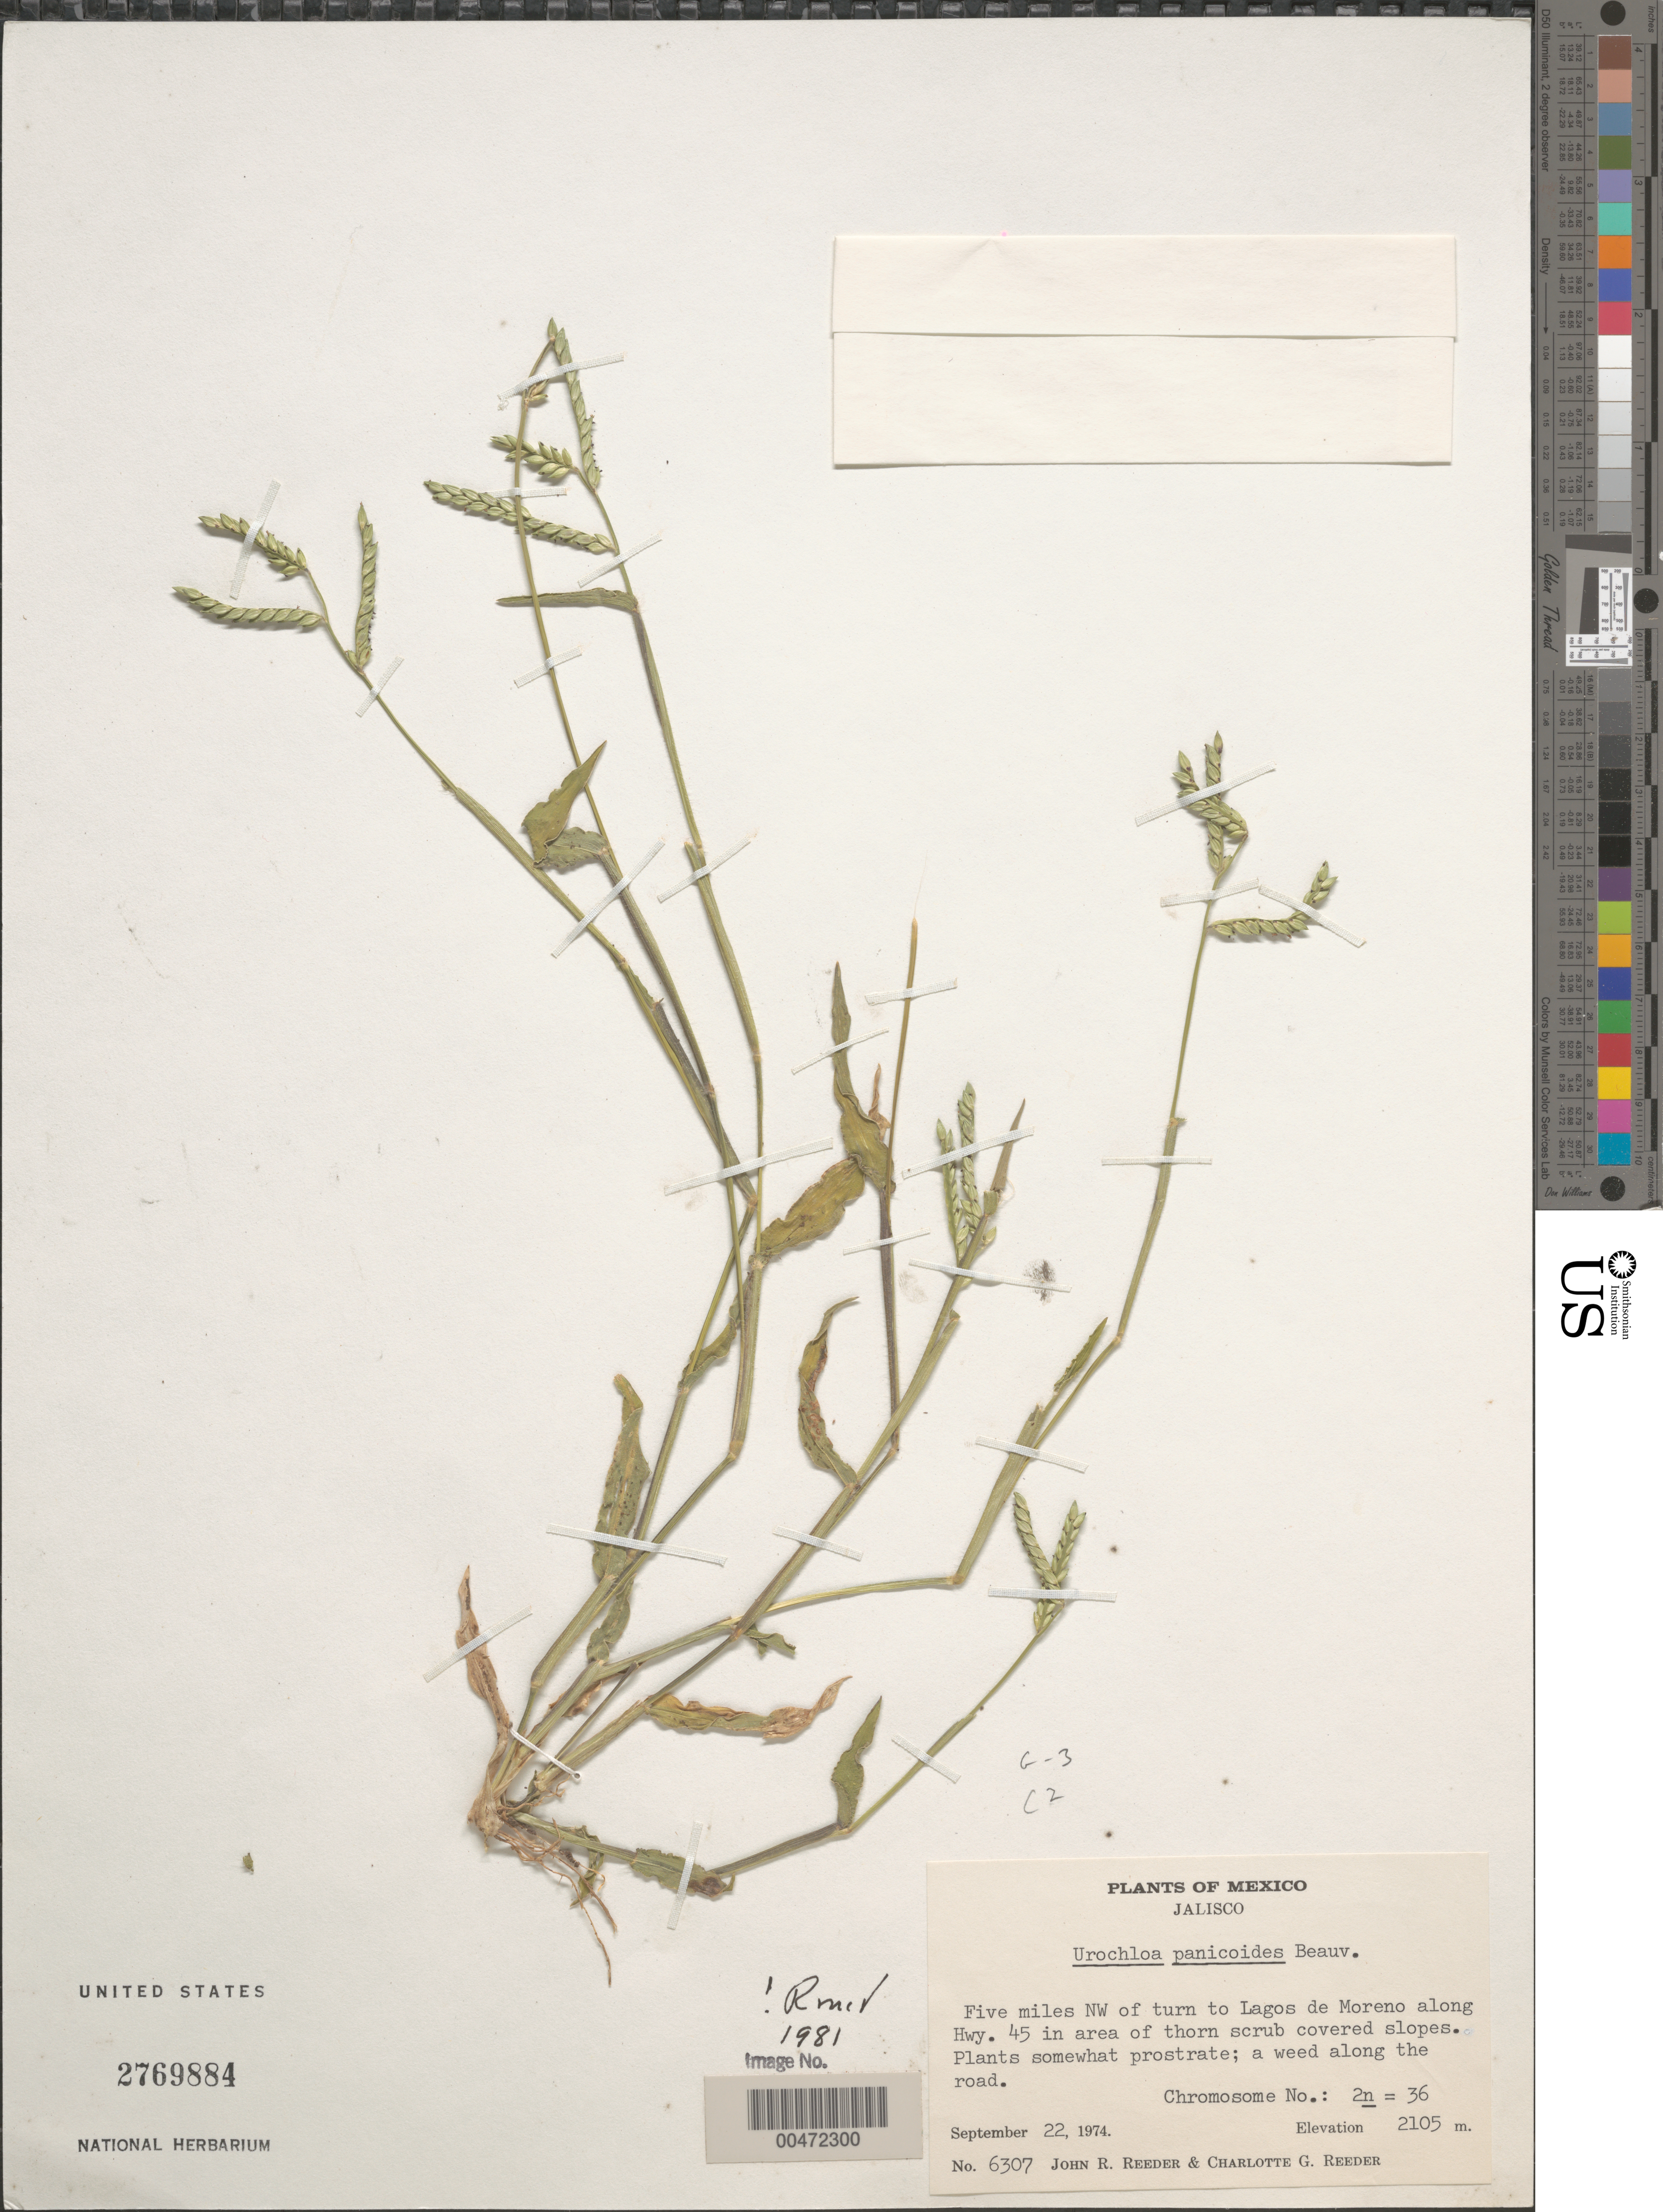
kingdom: Plantae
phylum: Tracheophyta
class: Liliopsida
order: Poales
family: Poaceae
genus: Urochloa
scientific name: Urochloa panicoides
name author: P. Beauv.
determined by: McVaugh, R.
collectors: J. R. Reeder & C. G. Reeder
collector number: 6307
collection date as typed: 22 Sep 1974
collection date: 1974-09-22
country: Mexico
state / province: Jalisco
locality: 5 mi NW of turn to Lagos de Moreno along Hwy 45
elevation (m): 2105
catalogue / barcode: US 2769884